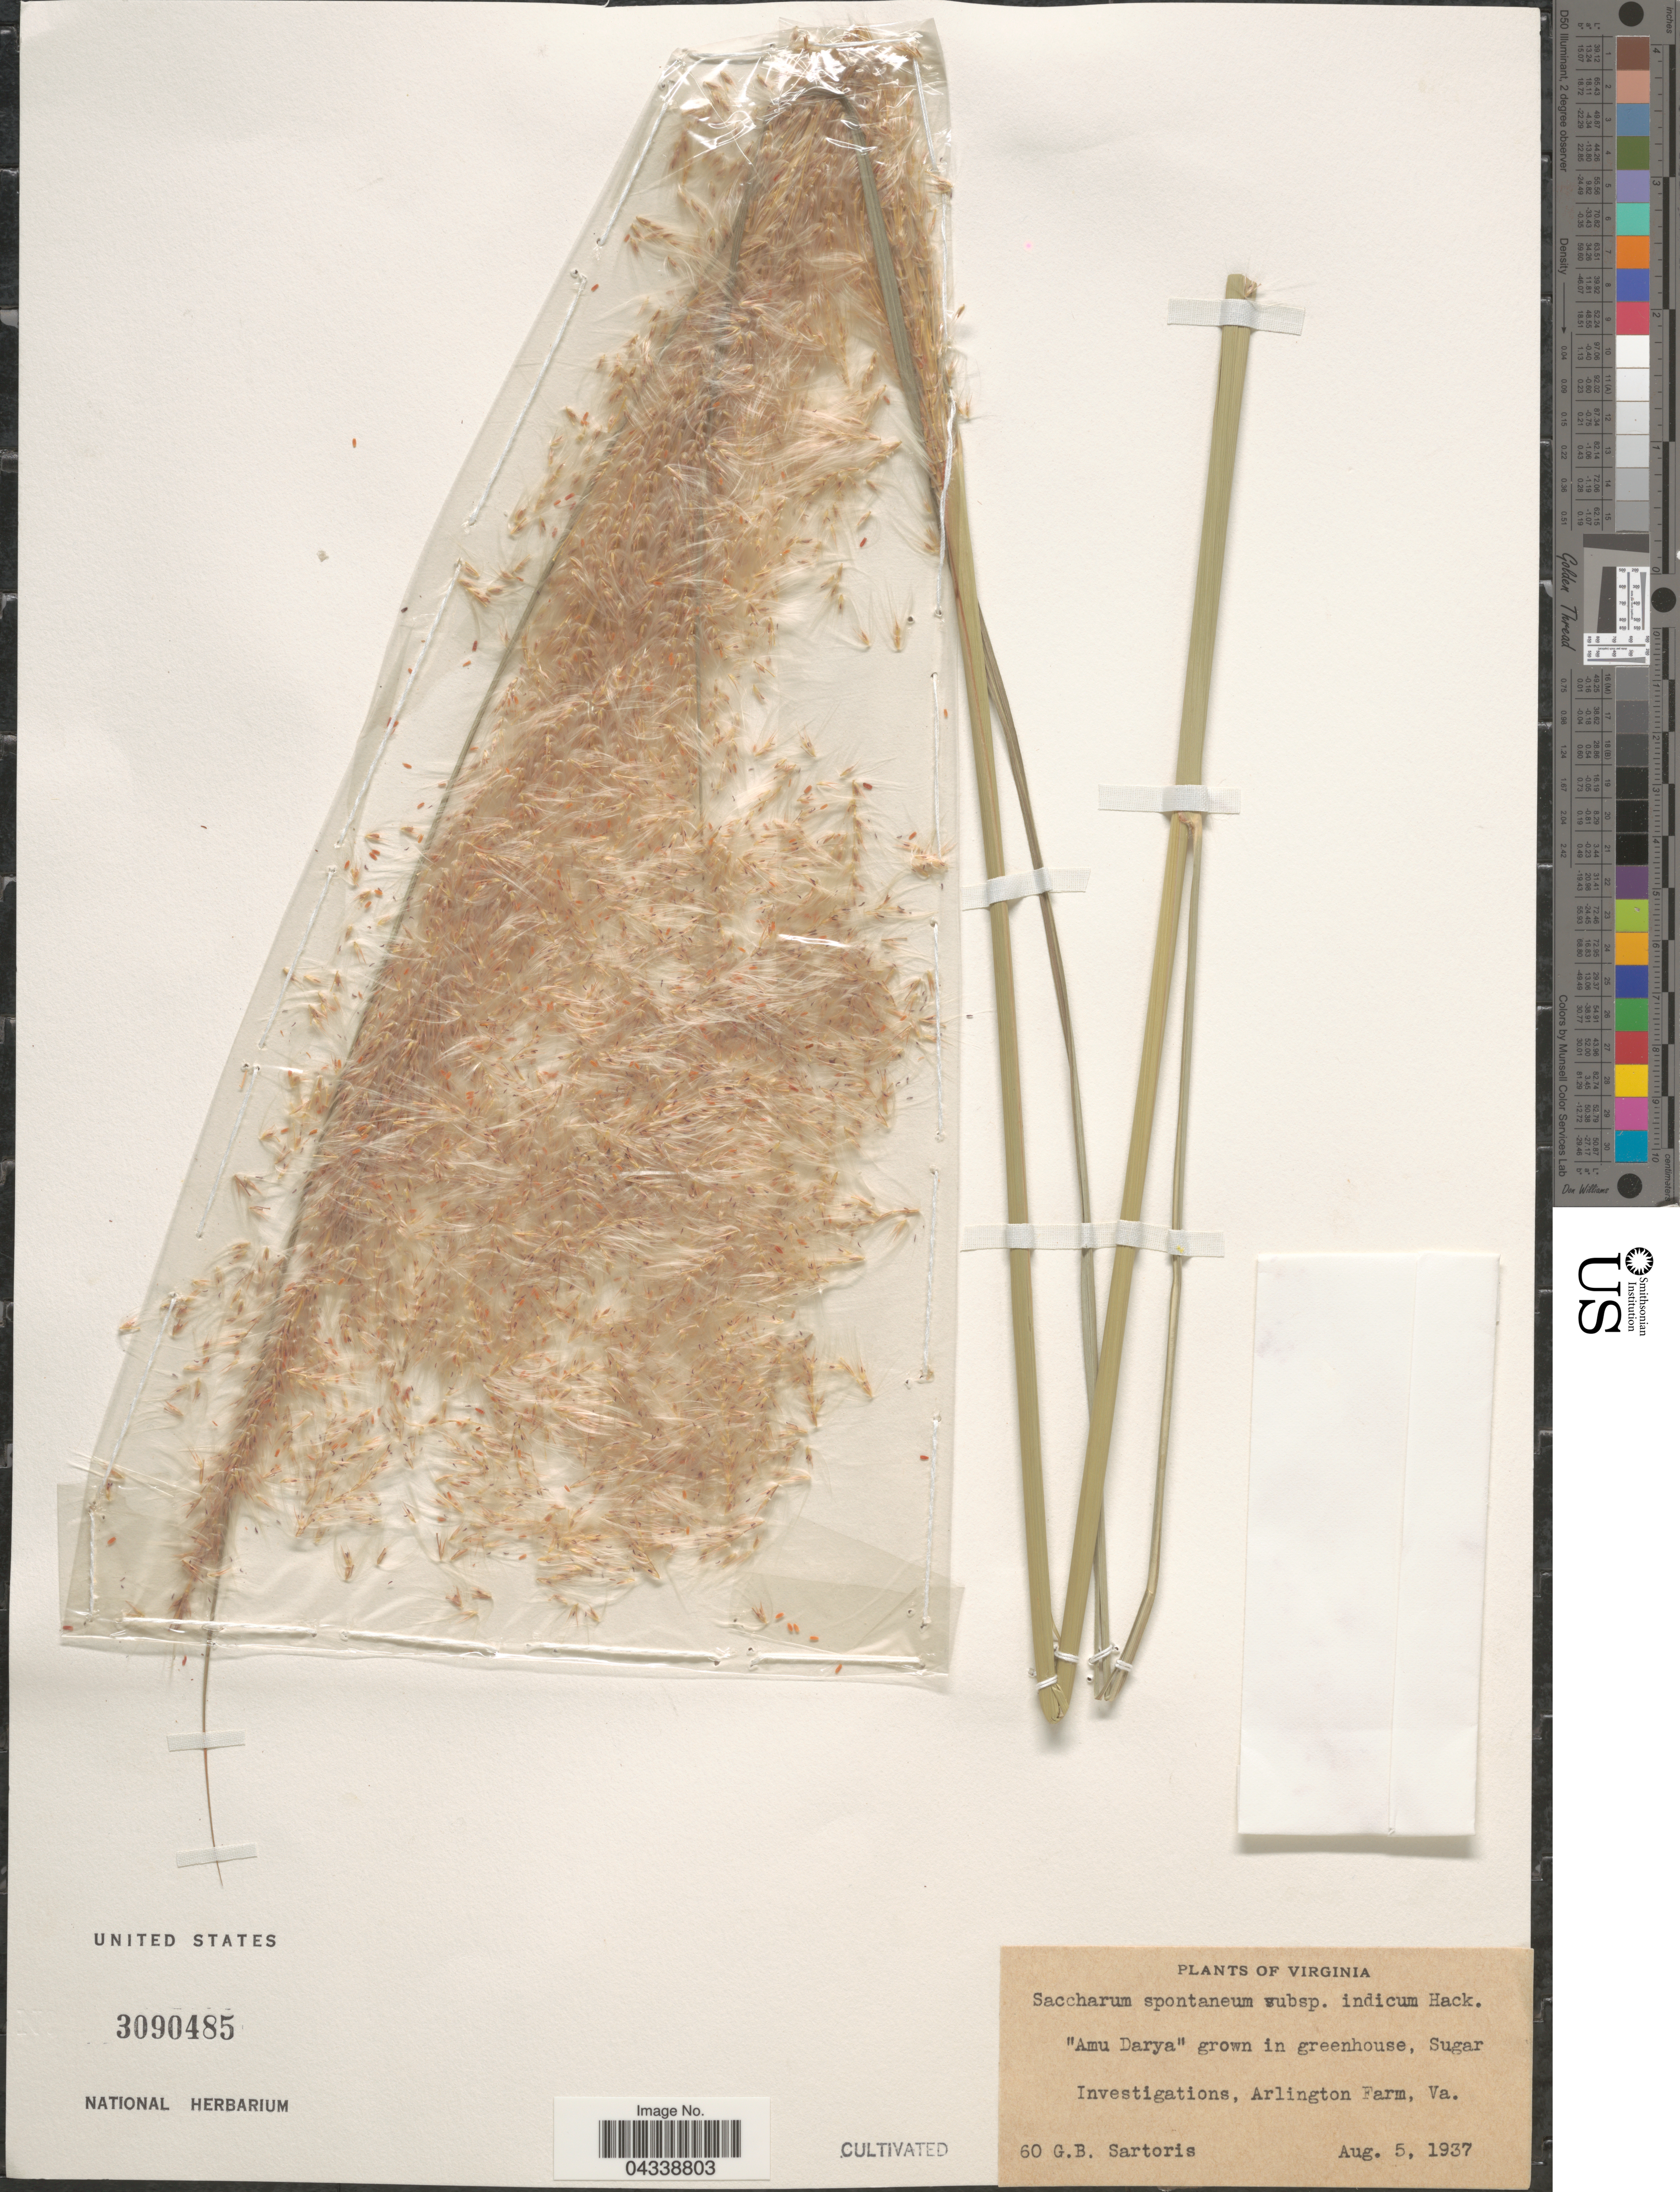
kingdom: Plantae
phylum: Tracheophyta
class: Liliopsida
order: Poales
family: Poaceae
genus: Saccharum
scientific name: Saccharum spontaneum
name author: L.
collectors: G. Sartoris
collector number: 60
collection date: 1937-08-05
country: United States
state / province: Virginia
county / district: Arlington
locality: In greenhouse, Sugar Investigations, Arlington Farm.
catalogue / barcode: US 3090485